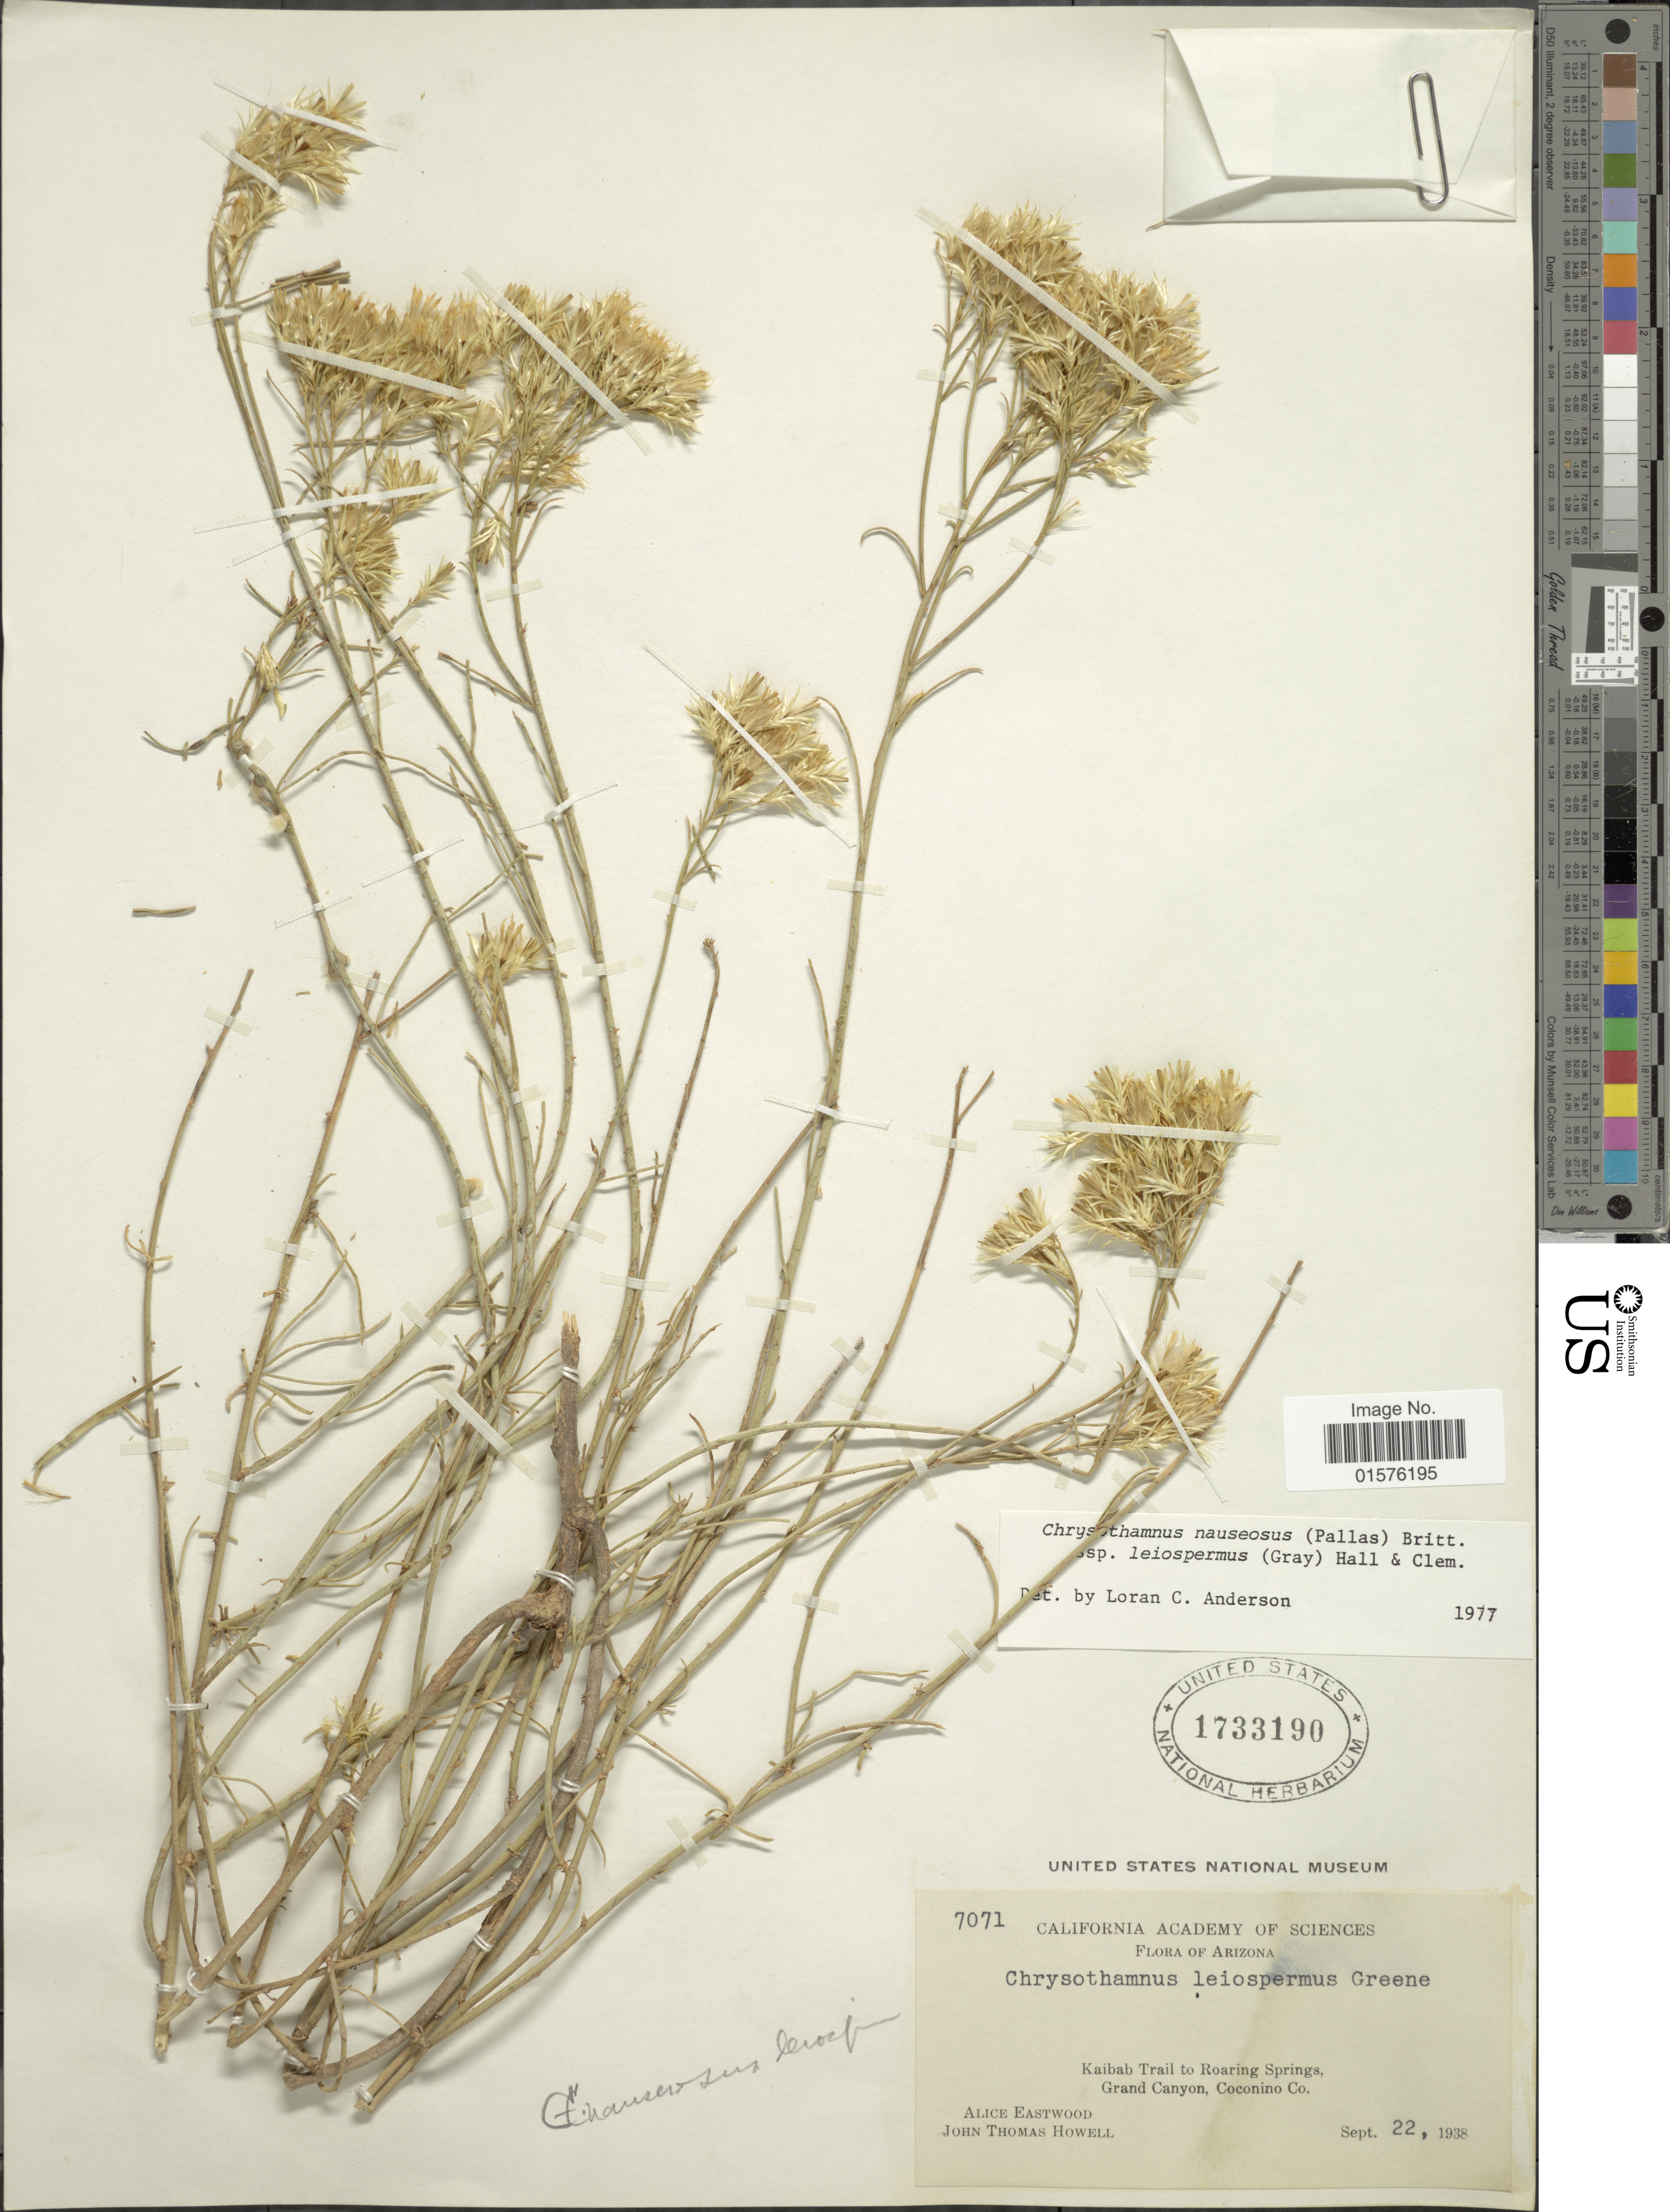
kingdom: Plantae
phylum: Tracheophyta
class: Magnoliopsida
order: Asterales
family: Asteraceae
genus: Ericameria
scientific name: Ericameria nauseosa var. leiosperma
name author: (A. Gray) G.L. Nesom & G.I. Baird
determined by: Urbatsch, Lowell E., Curator (LSU), Louisiana State University (UNITED STATES)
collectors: A. Eastwood & J. T. Howell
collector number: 7071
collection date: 1938-11-22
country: United States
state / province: Arizona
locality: Kaibab Trail to Roaring Springs, Grand Canyon, Coconino Co.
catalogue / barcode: US 1733190